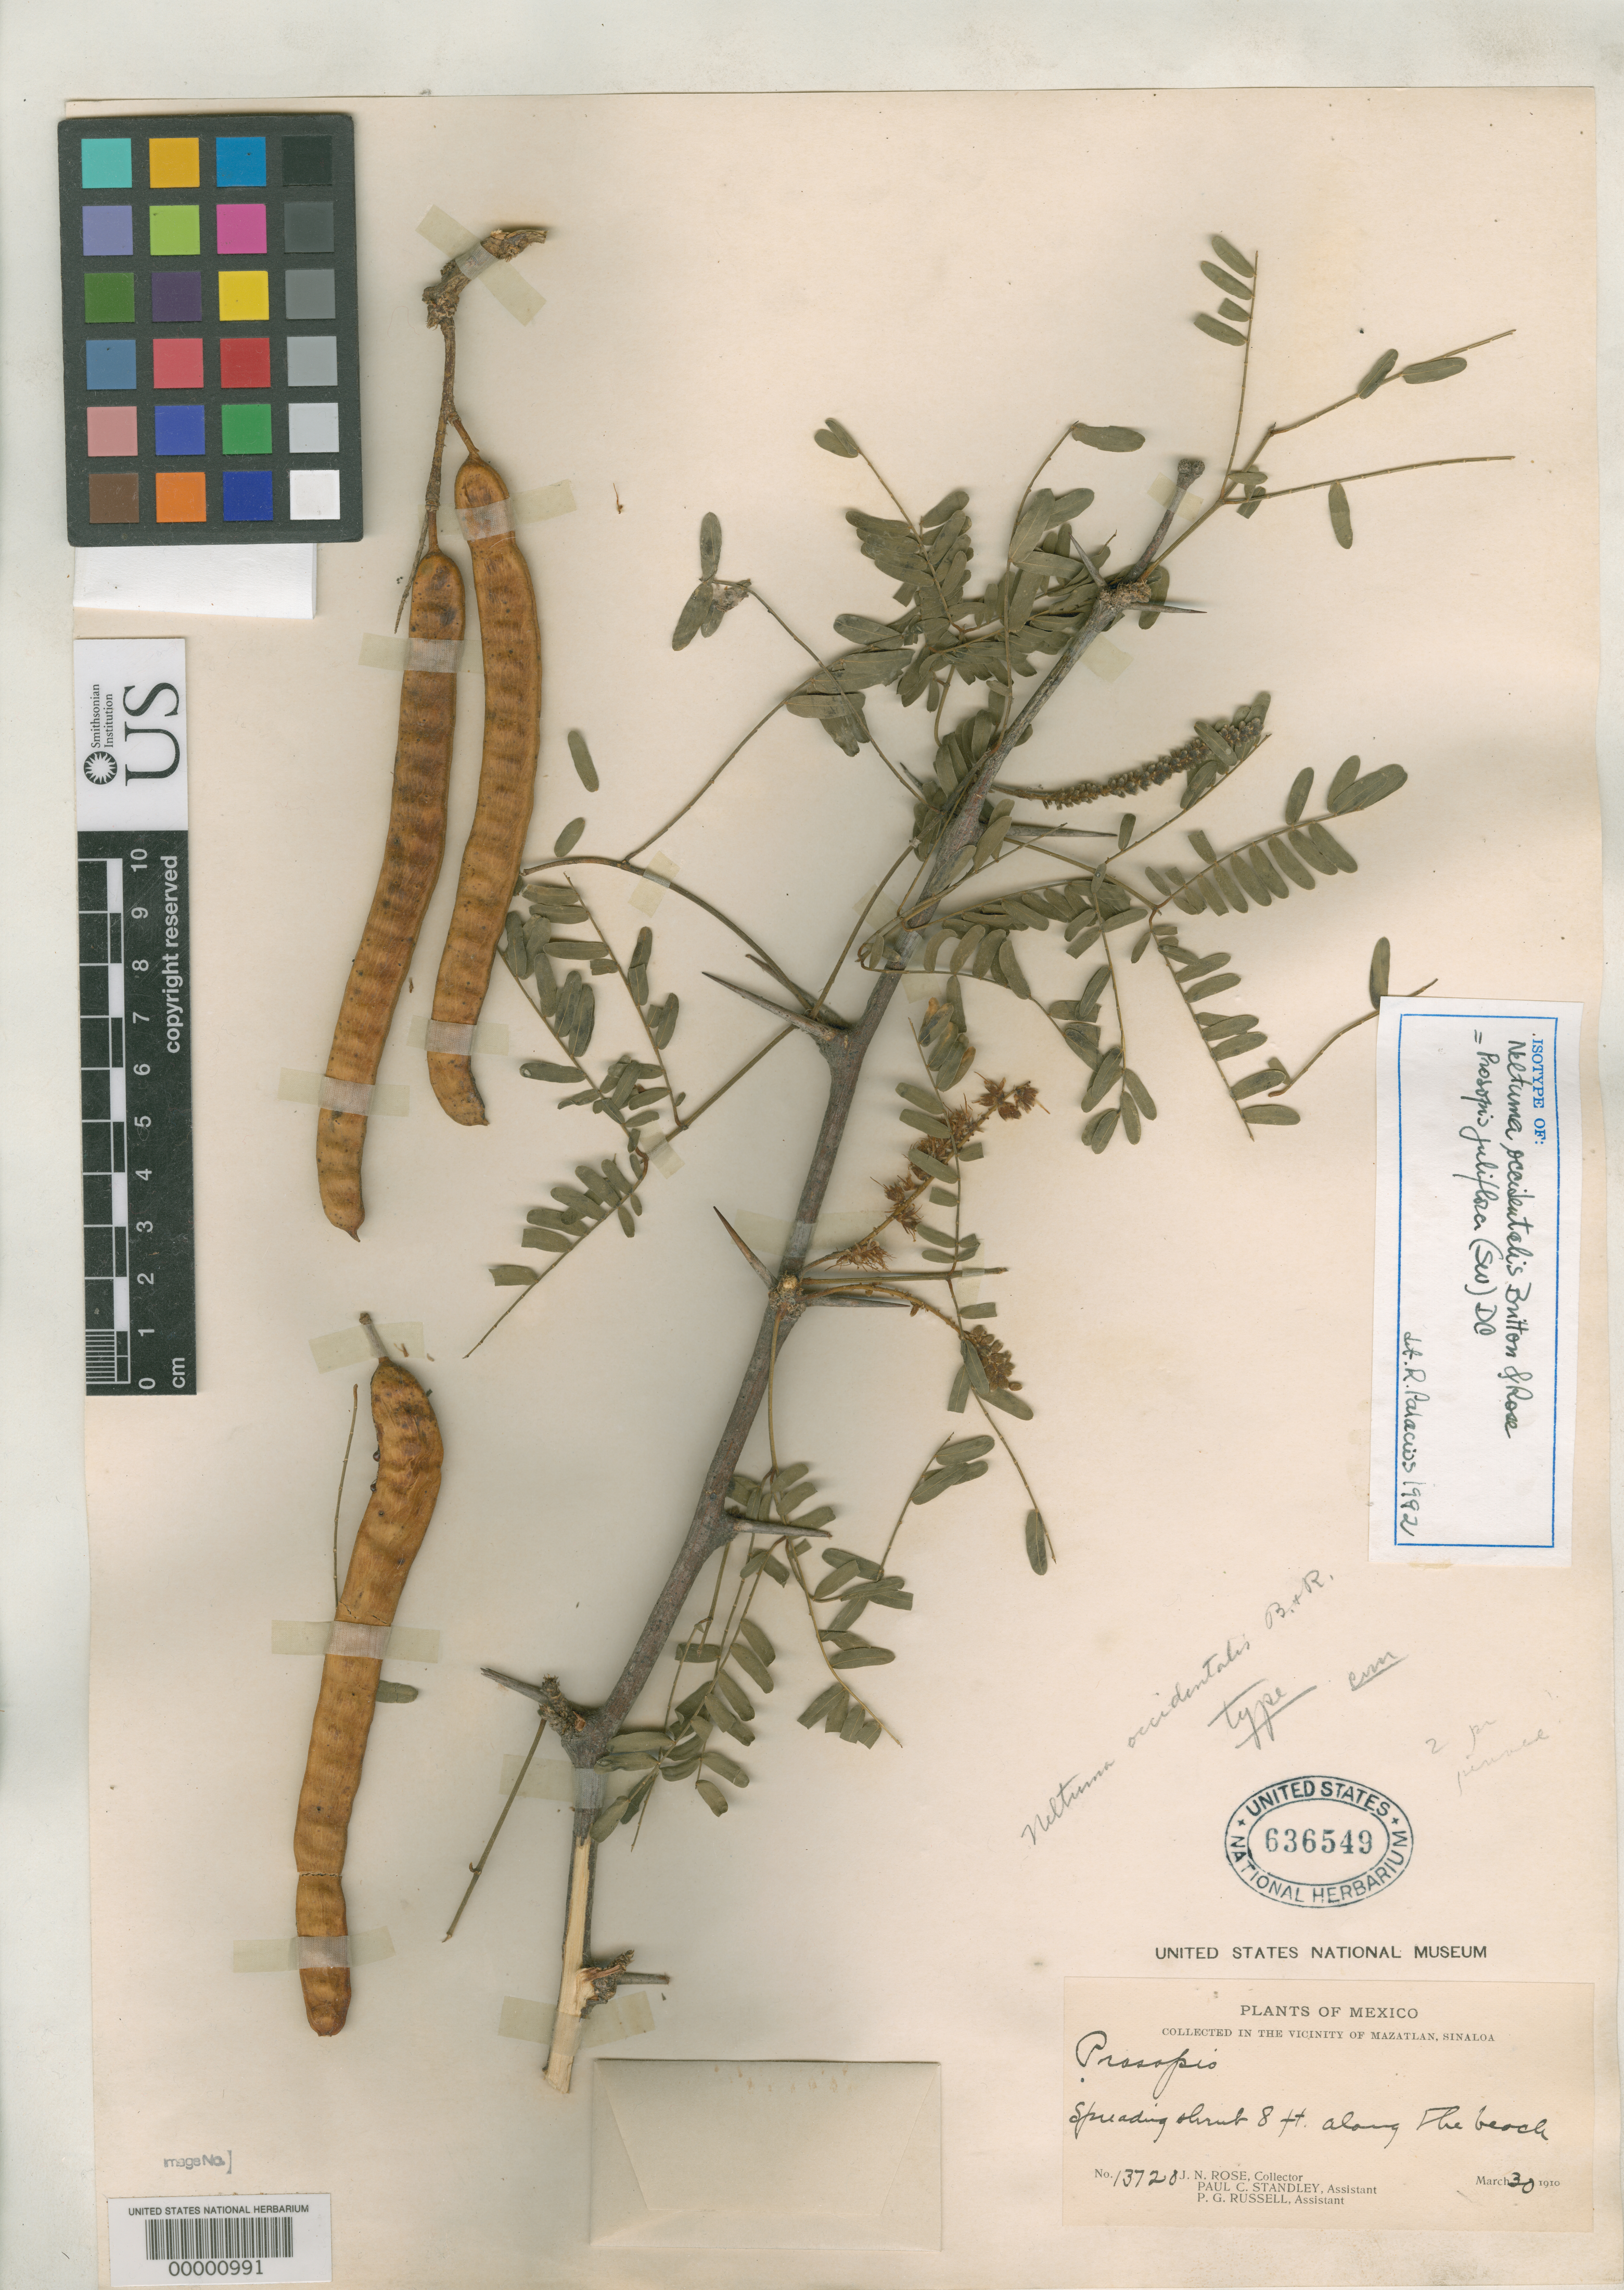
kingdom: Plantae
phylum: Tracheophyta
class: Magnoliopsida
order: Fabales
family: Fabaceae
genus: Neltuma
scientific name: Neltuma occidentalis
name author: Britton & Rose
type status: Isotype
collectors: J. N. Rose, P. C. Standley & P. G. Russell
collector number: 13720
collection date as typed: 30 Mar 1910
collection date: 1910-03-30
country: Mexico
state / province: Sinaloa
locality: Vicinity of Mazatlan.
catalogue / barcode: US 636549